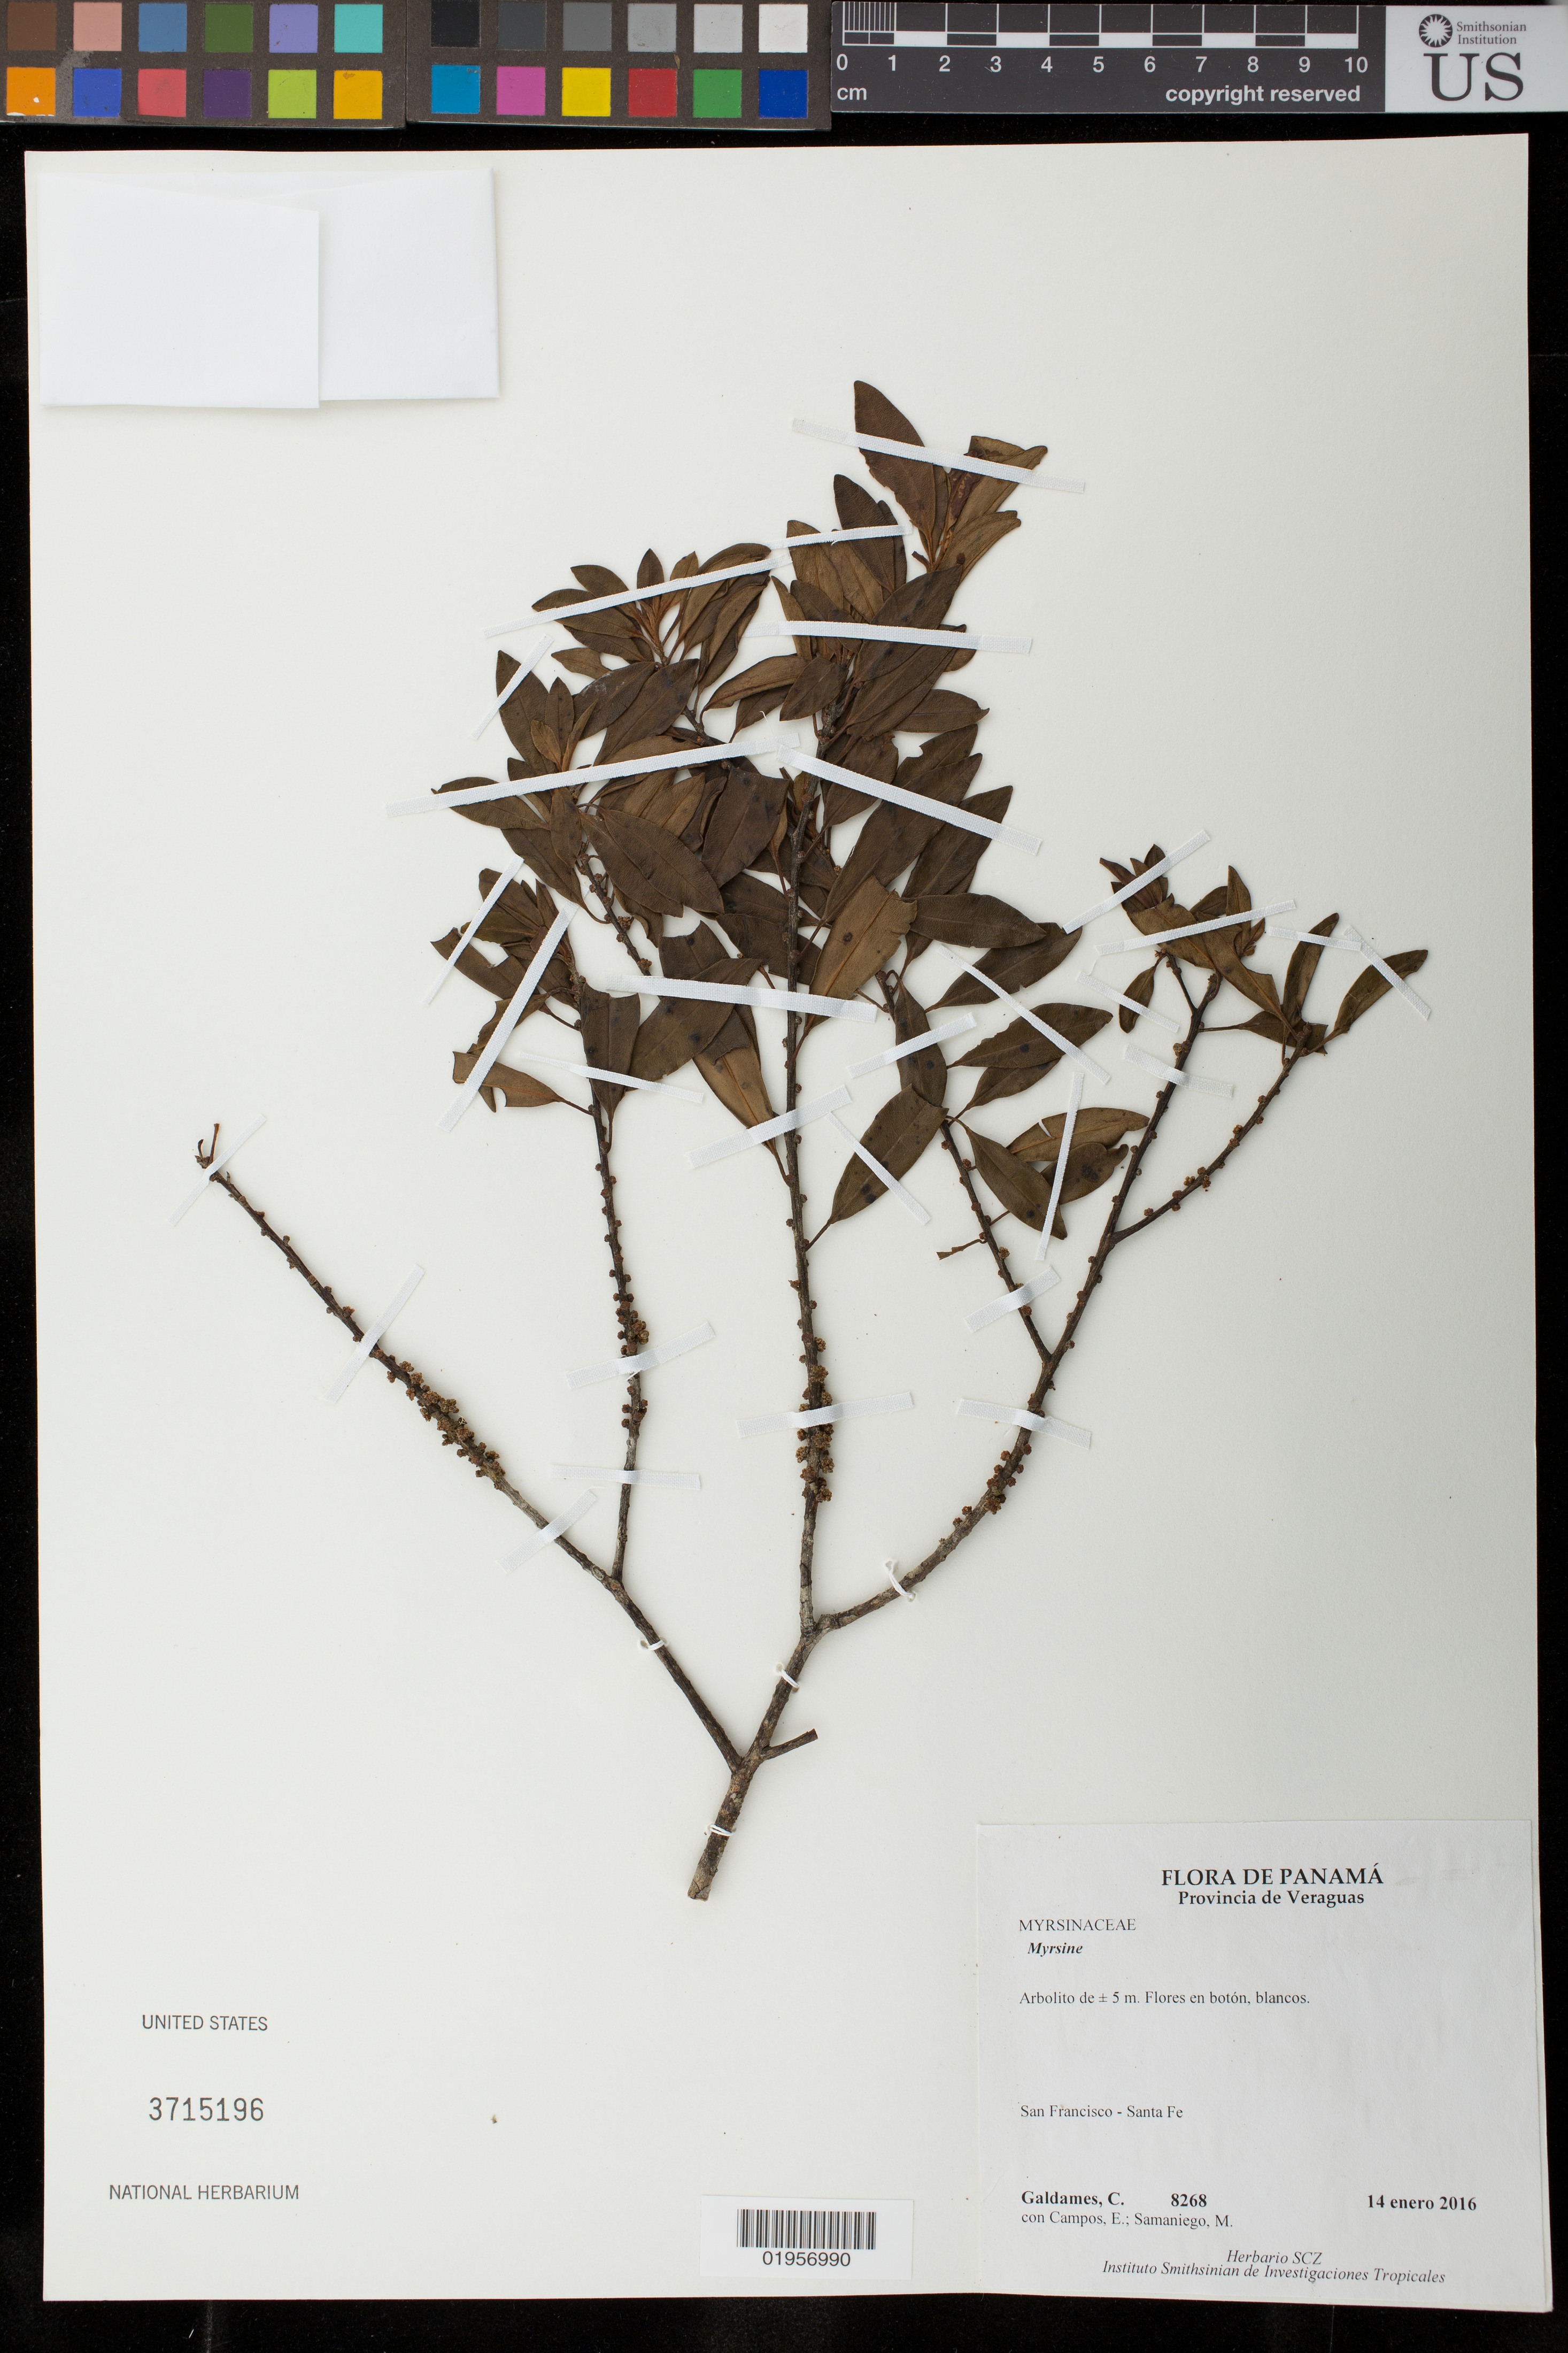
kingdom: Plantae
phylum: Tracheophyta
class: Magnoliopsida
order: Ericales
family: Primulaceae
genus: Myrsine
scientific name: Myrsine sp.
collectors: C. Galdames, E. Campos & M. Samaniego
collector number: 8268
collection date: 2016-01-14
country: Panama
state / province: Veraguas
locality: San Francisco - Sante Fe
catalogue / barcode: US 3715196